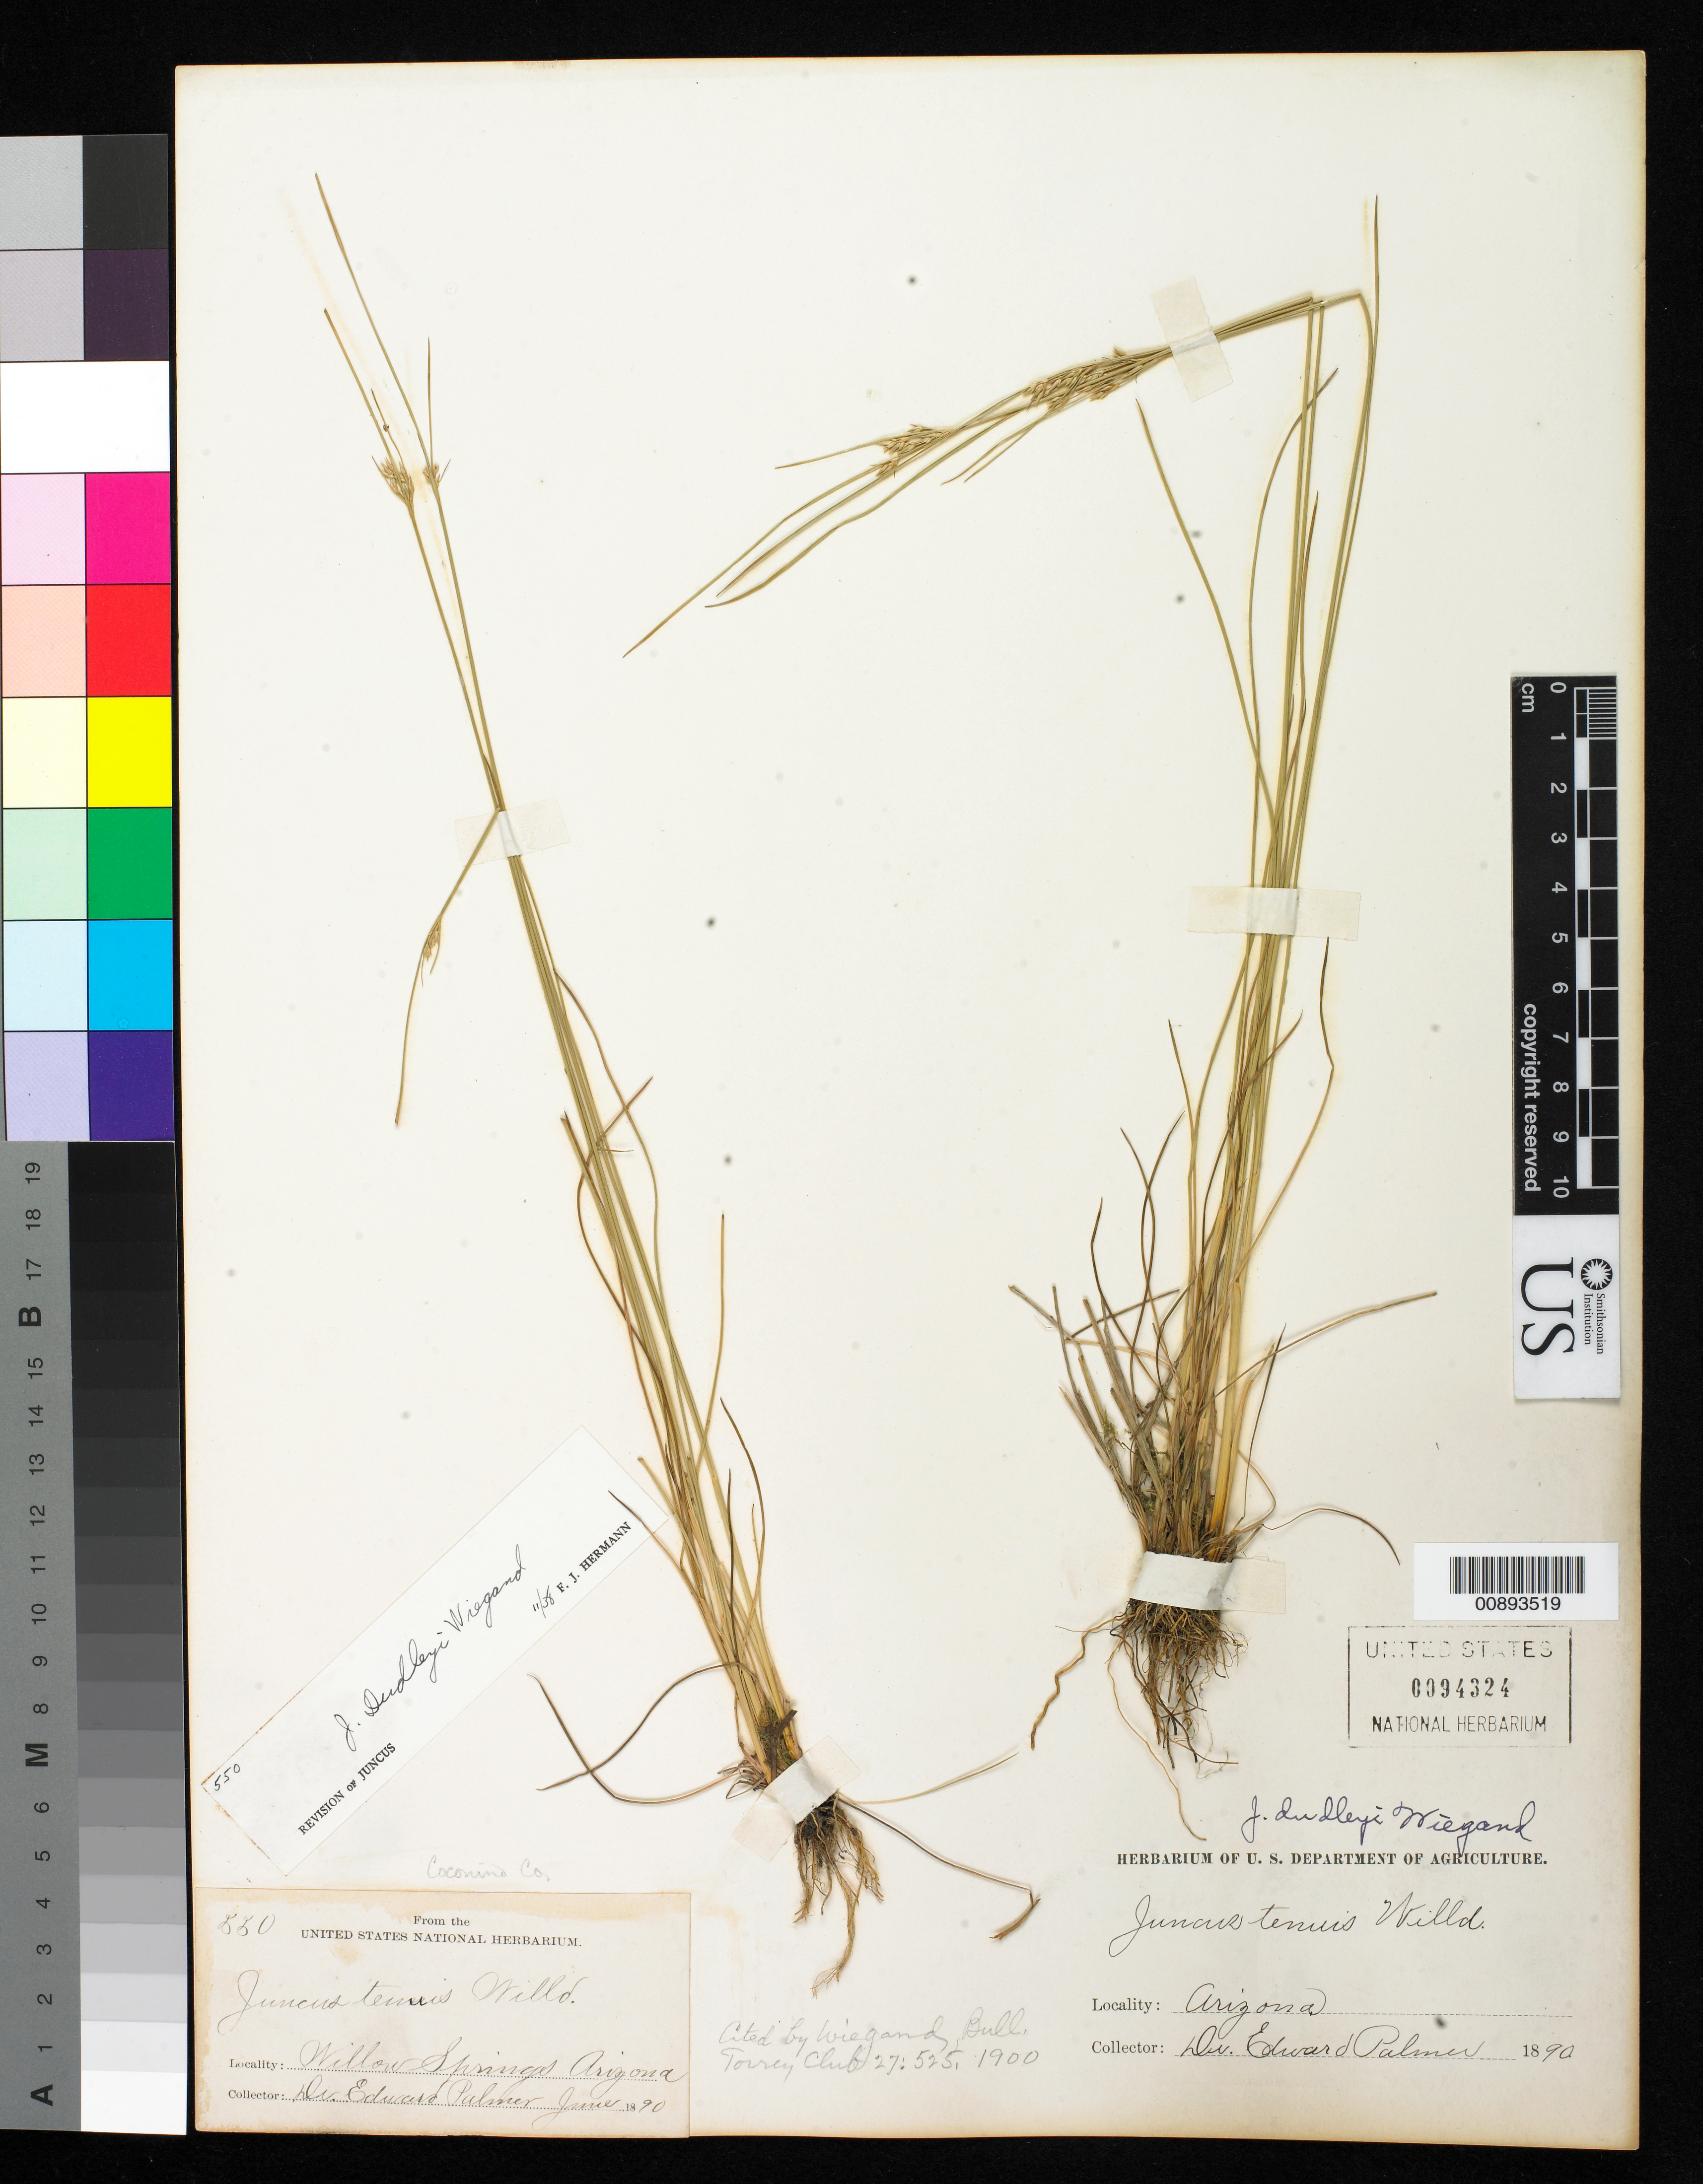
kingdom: Plantae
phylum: Tracheophyta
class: Liliopsida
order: Poales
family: Juncaceae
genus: Juncus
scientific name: Juncus dudleyi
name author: Wiegand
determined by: Hermann, F. J.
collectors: E. Palmer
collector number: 550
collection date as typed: Jun 1890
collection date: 1890-06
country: United States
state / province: Arizona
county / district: Coconino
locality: Willow Springs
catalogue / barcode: US 94324